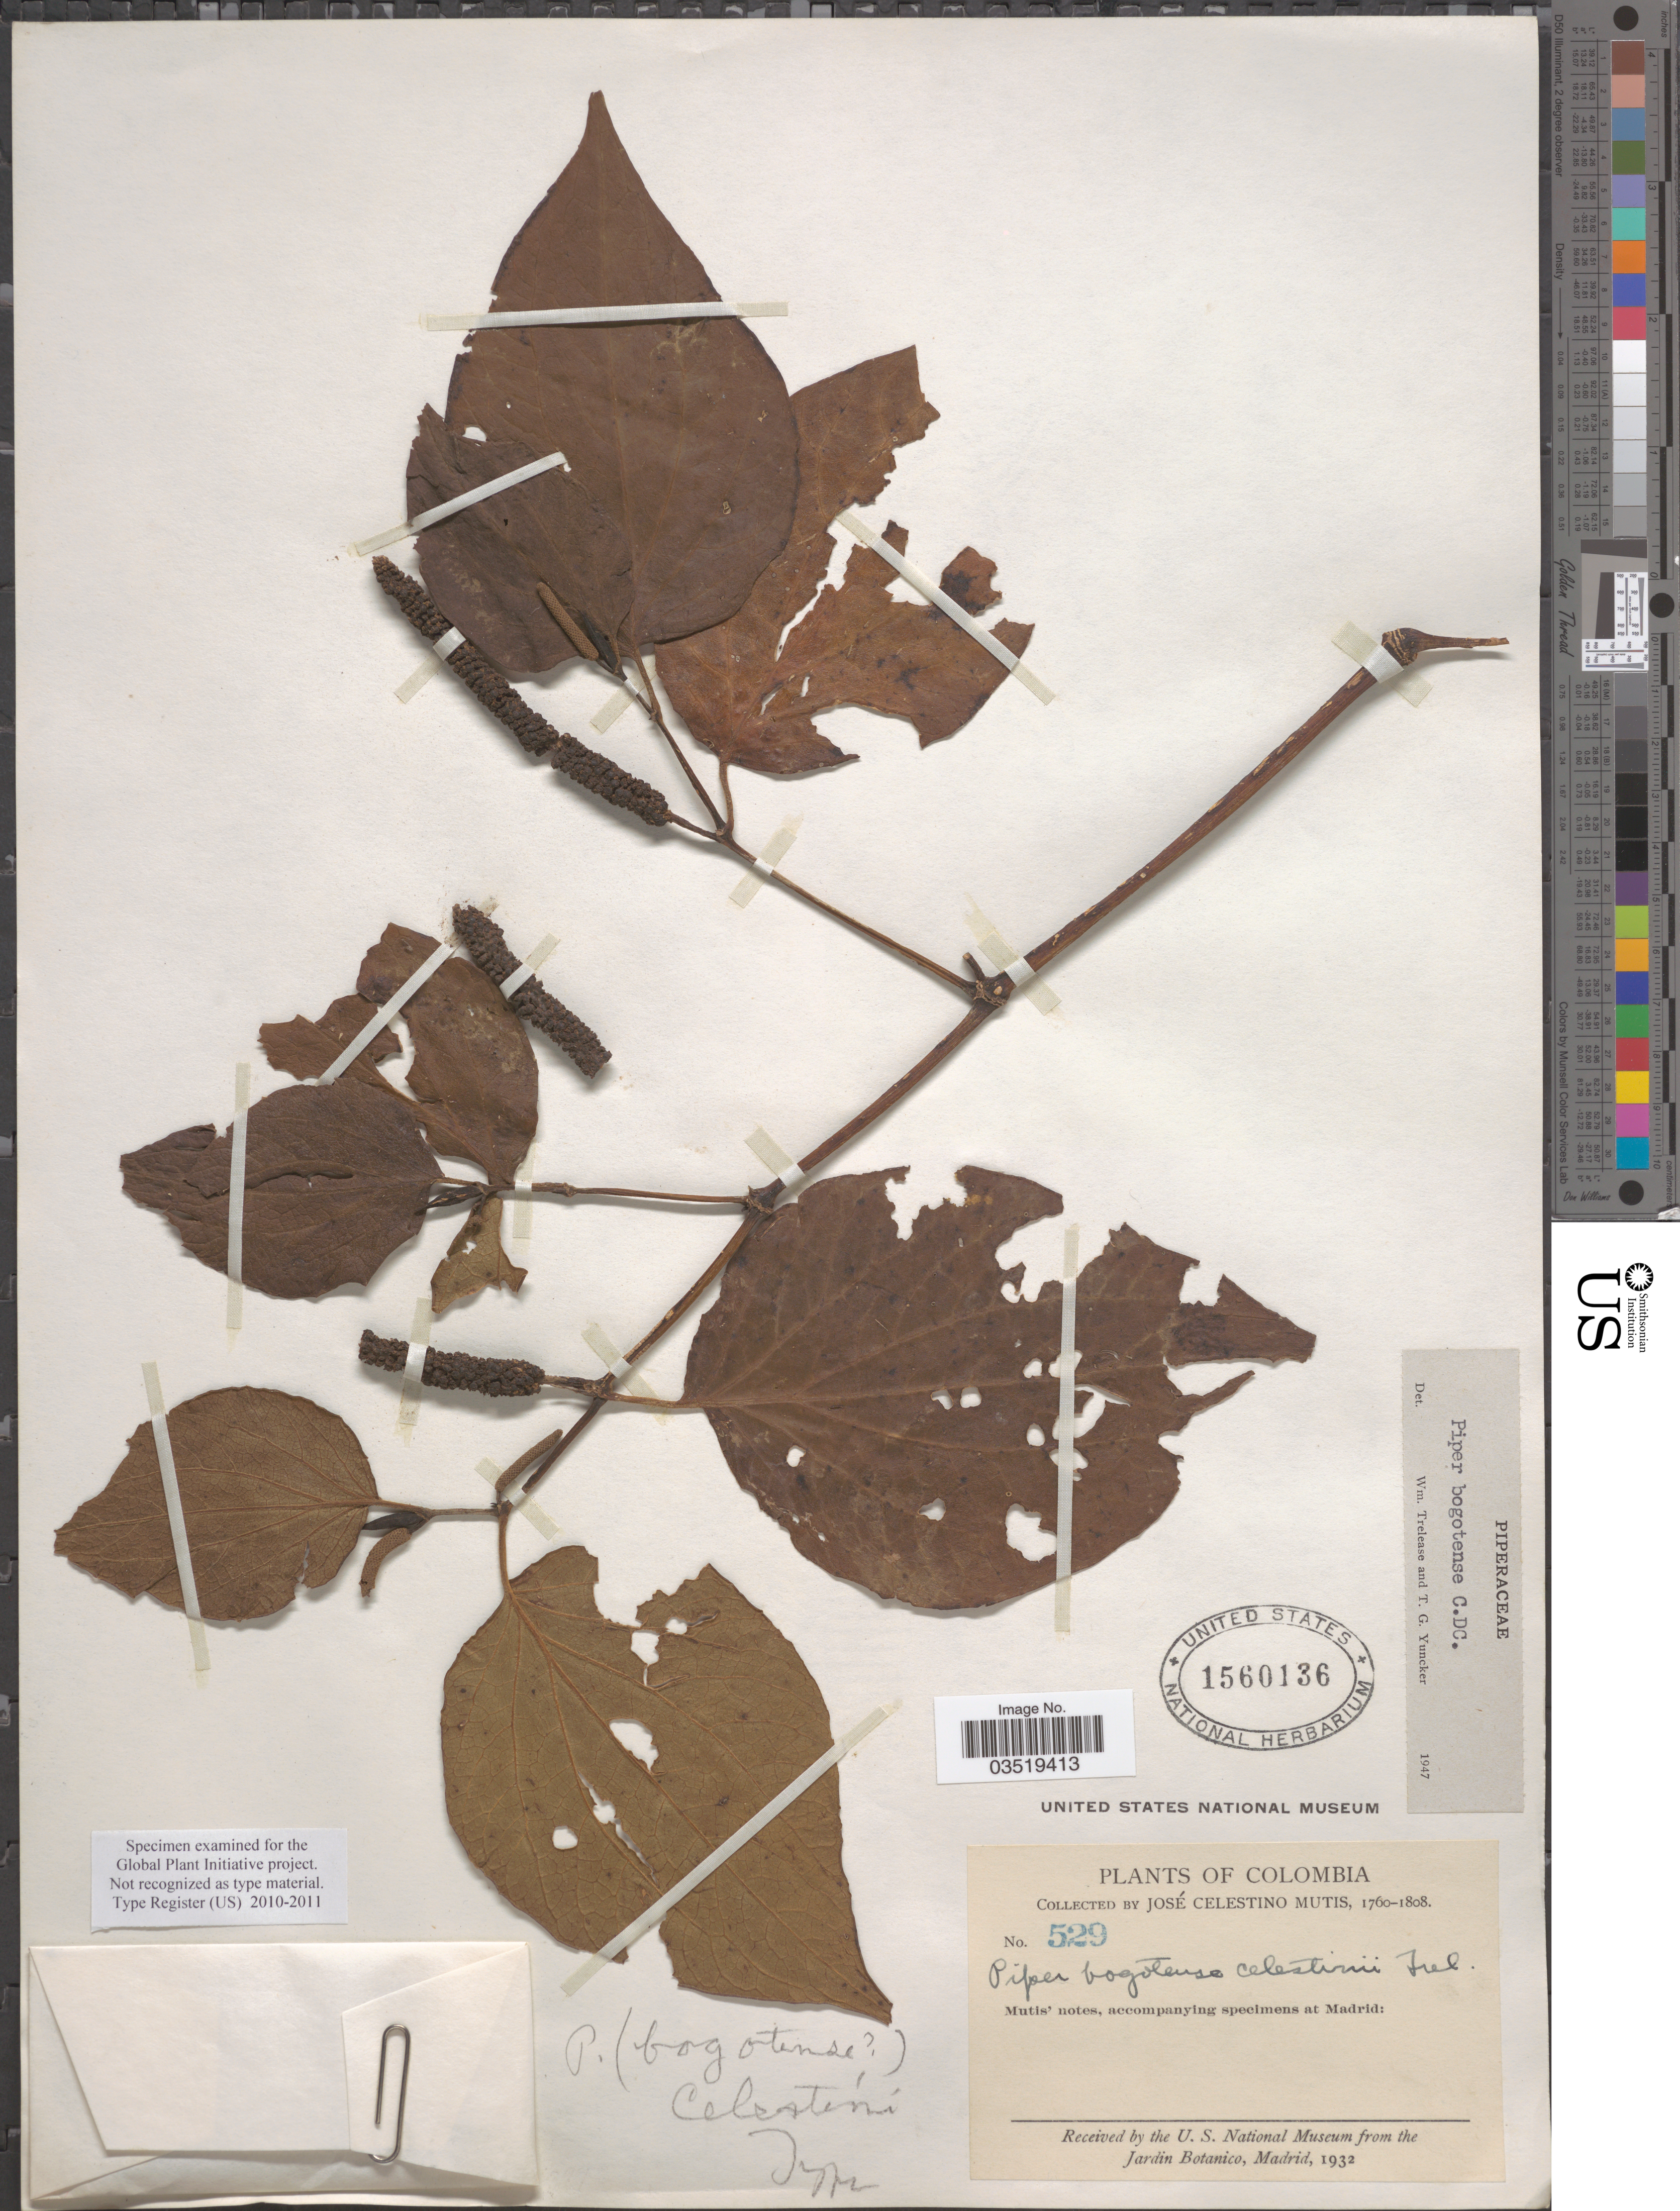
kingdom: Plantae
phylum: Tracheophyta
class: Magnoliopsida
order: Piperales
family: Piperaceae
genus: Piper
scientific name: Piper bogotense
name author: C. DC.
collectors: J. C. B. Mutis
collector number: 529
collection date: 1760/1808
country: Colombia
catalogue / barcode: US 1560136